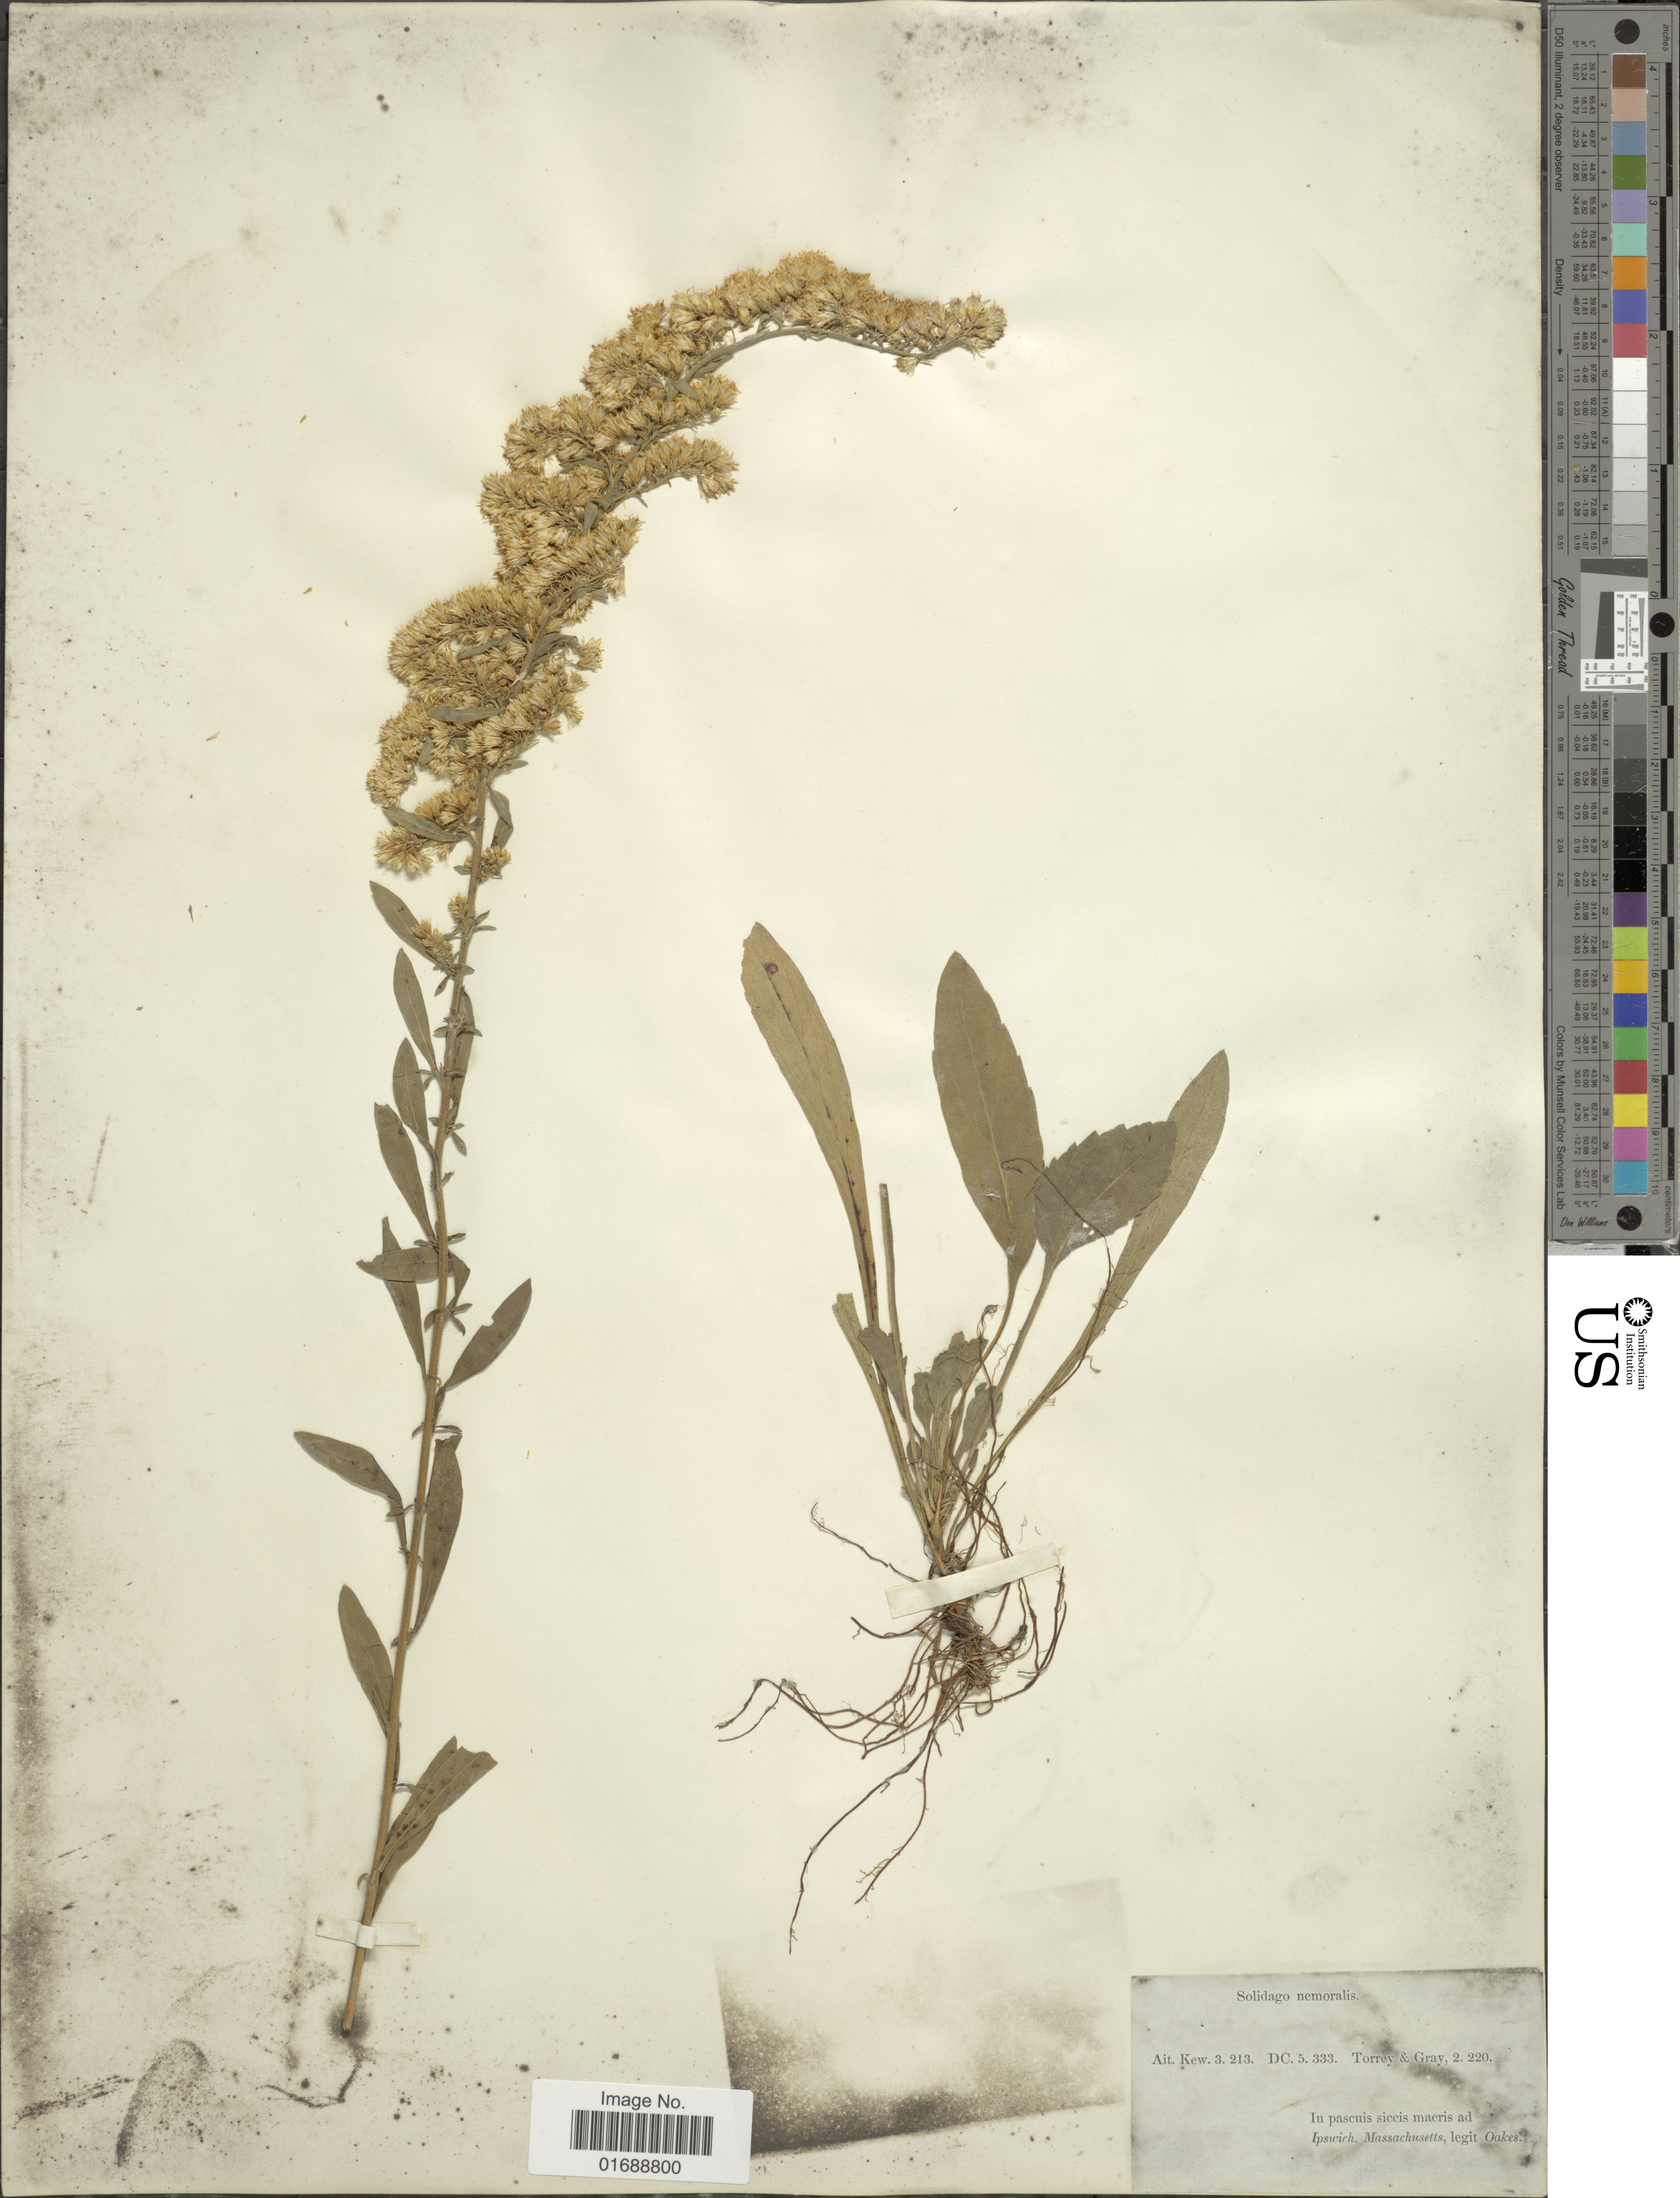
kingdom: Plantae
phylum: Tracheophyta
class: Magnoliopsida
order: Asterales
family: Asteraceae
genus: Solidago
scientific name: Solidago nemoralis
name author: Aiton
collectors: -. Oakes, J. Torrey & -- Gray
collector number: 2220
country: United States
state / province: Massachusetts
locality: Ipswich